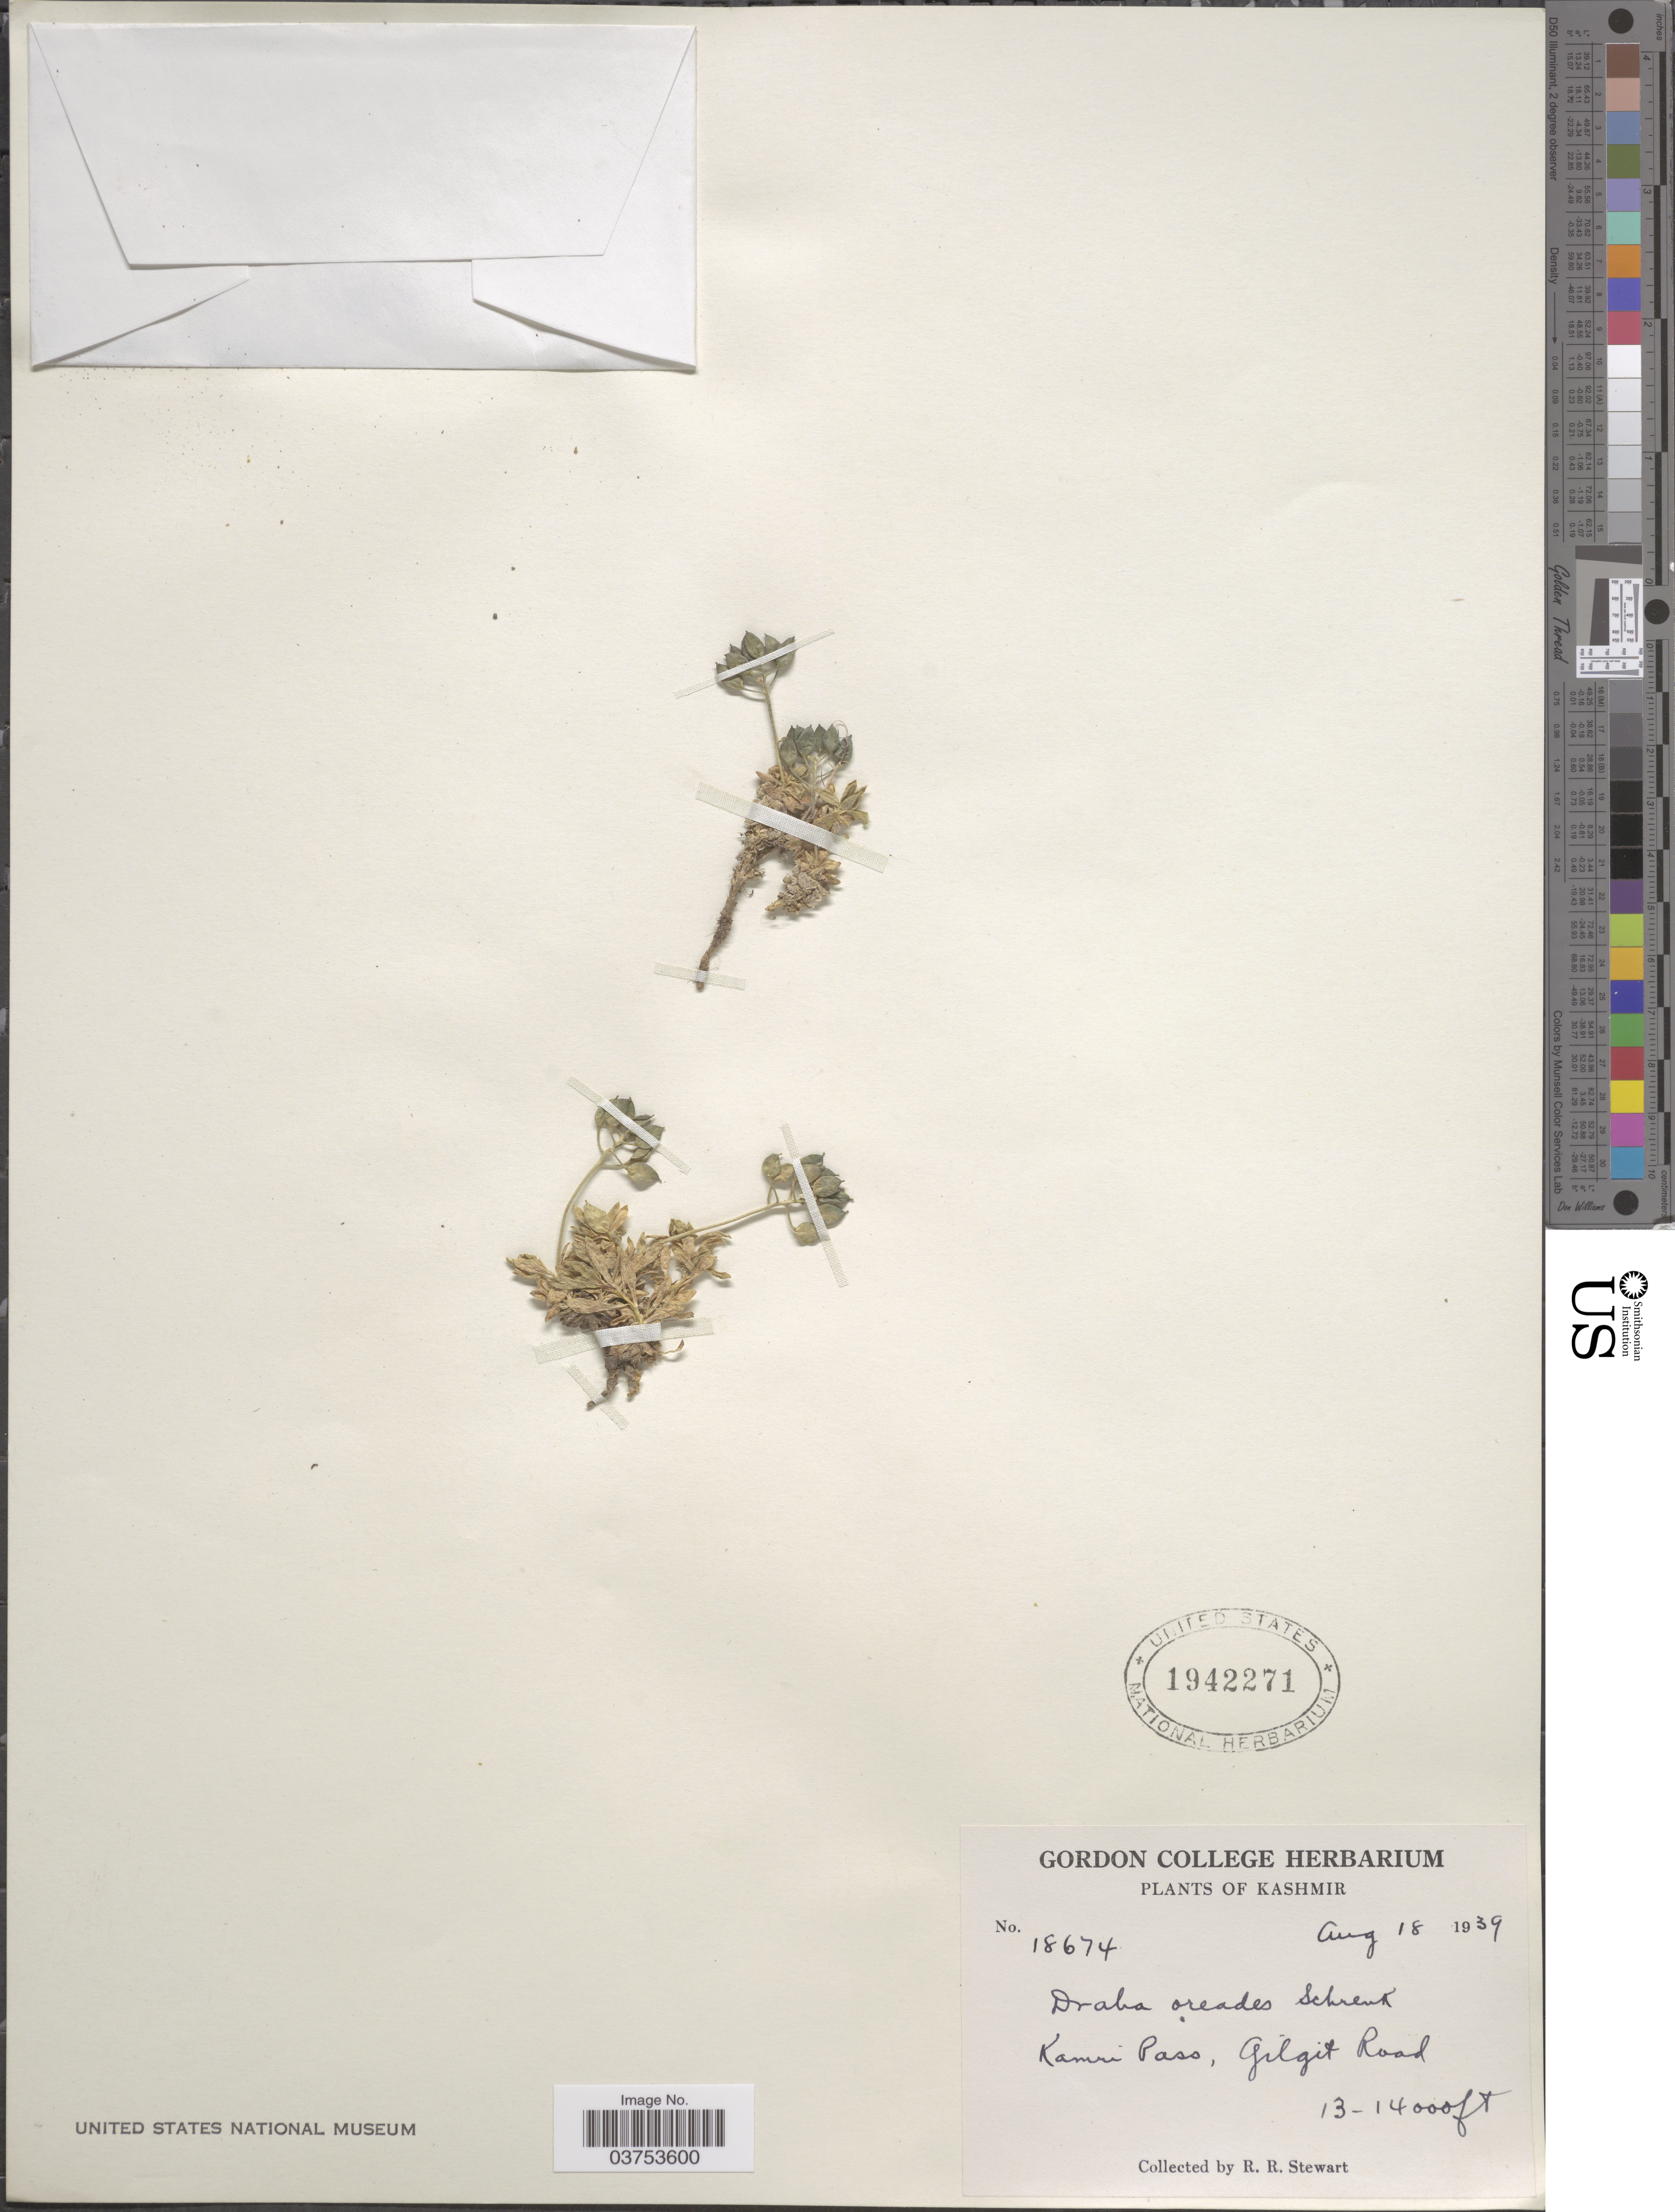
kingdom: Plantae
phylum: Tracheophyta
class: Magnoliopsida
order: Brassicales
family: Brassicaceae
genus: Draba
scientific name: Draba oreadum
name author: Maire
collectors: R. Stewart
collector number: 18674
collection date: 1939-08-18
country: Pakistan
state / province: Gilgit-Baltistan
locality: Kashmir. Kamri Pass, Gilgit Road.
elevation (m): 3962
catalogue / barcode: US 1942271